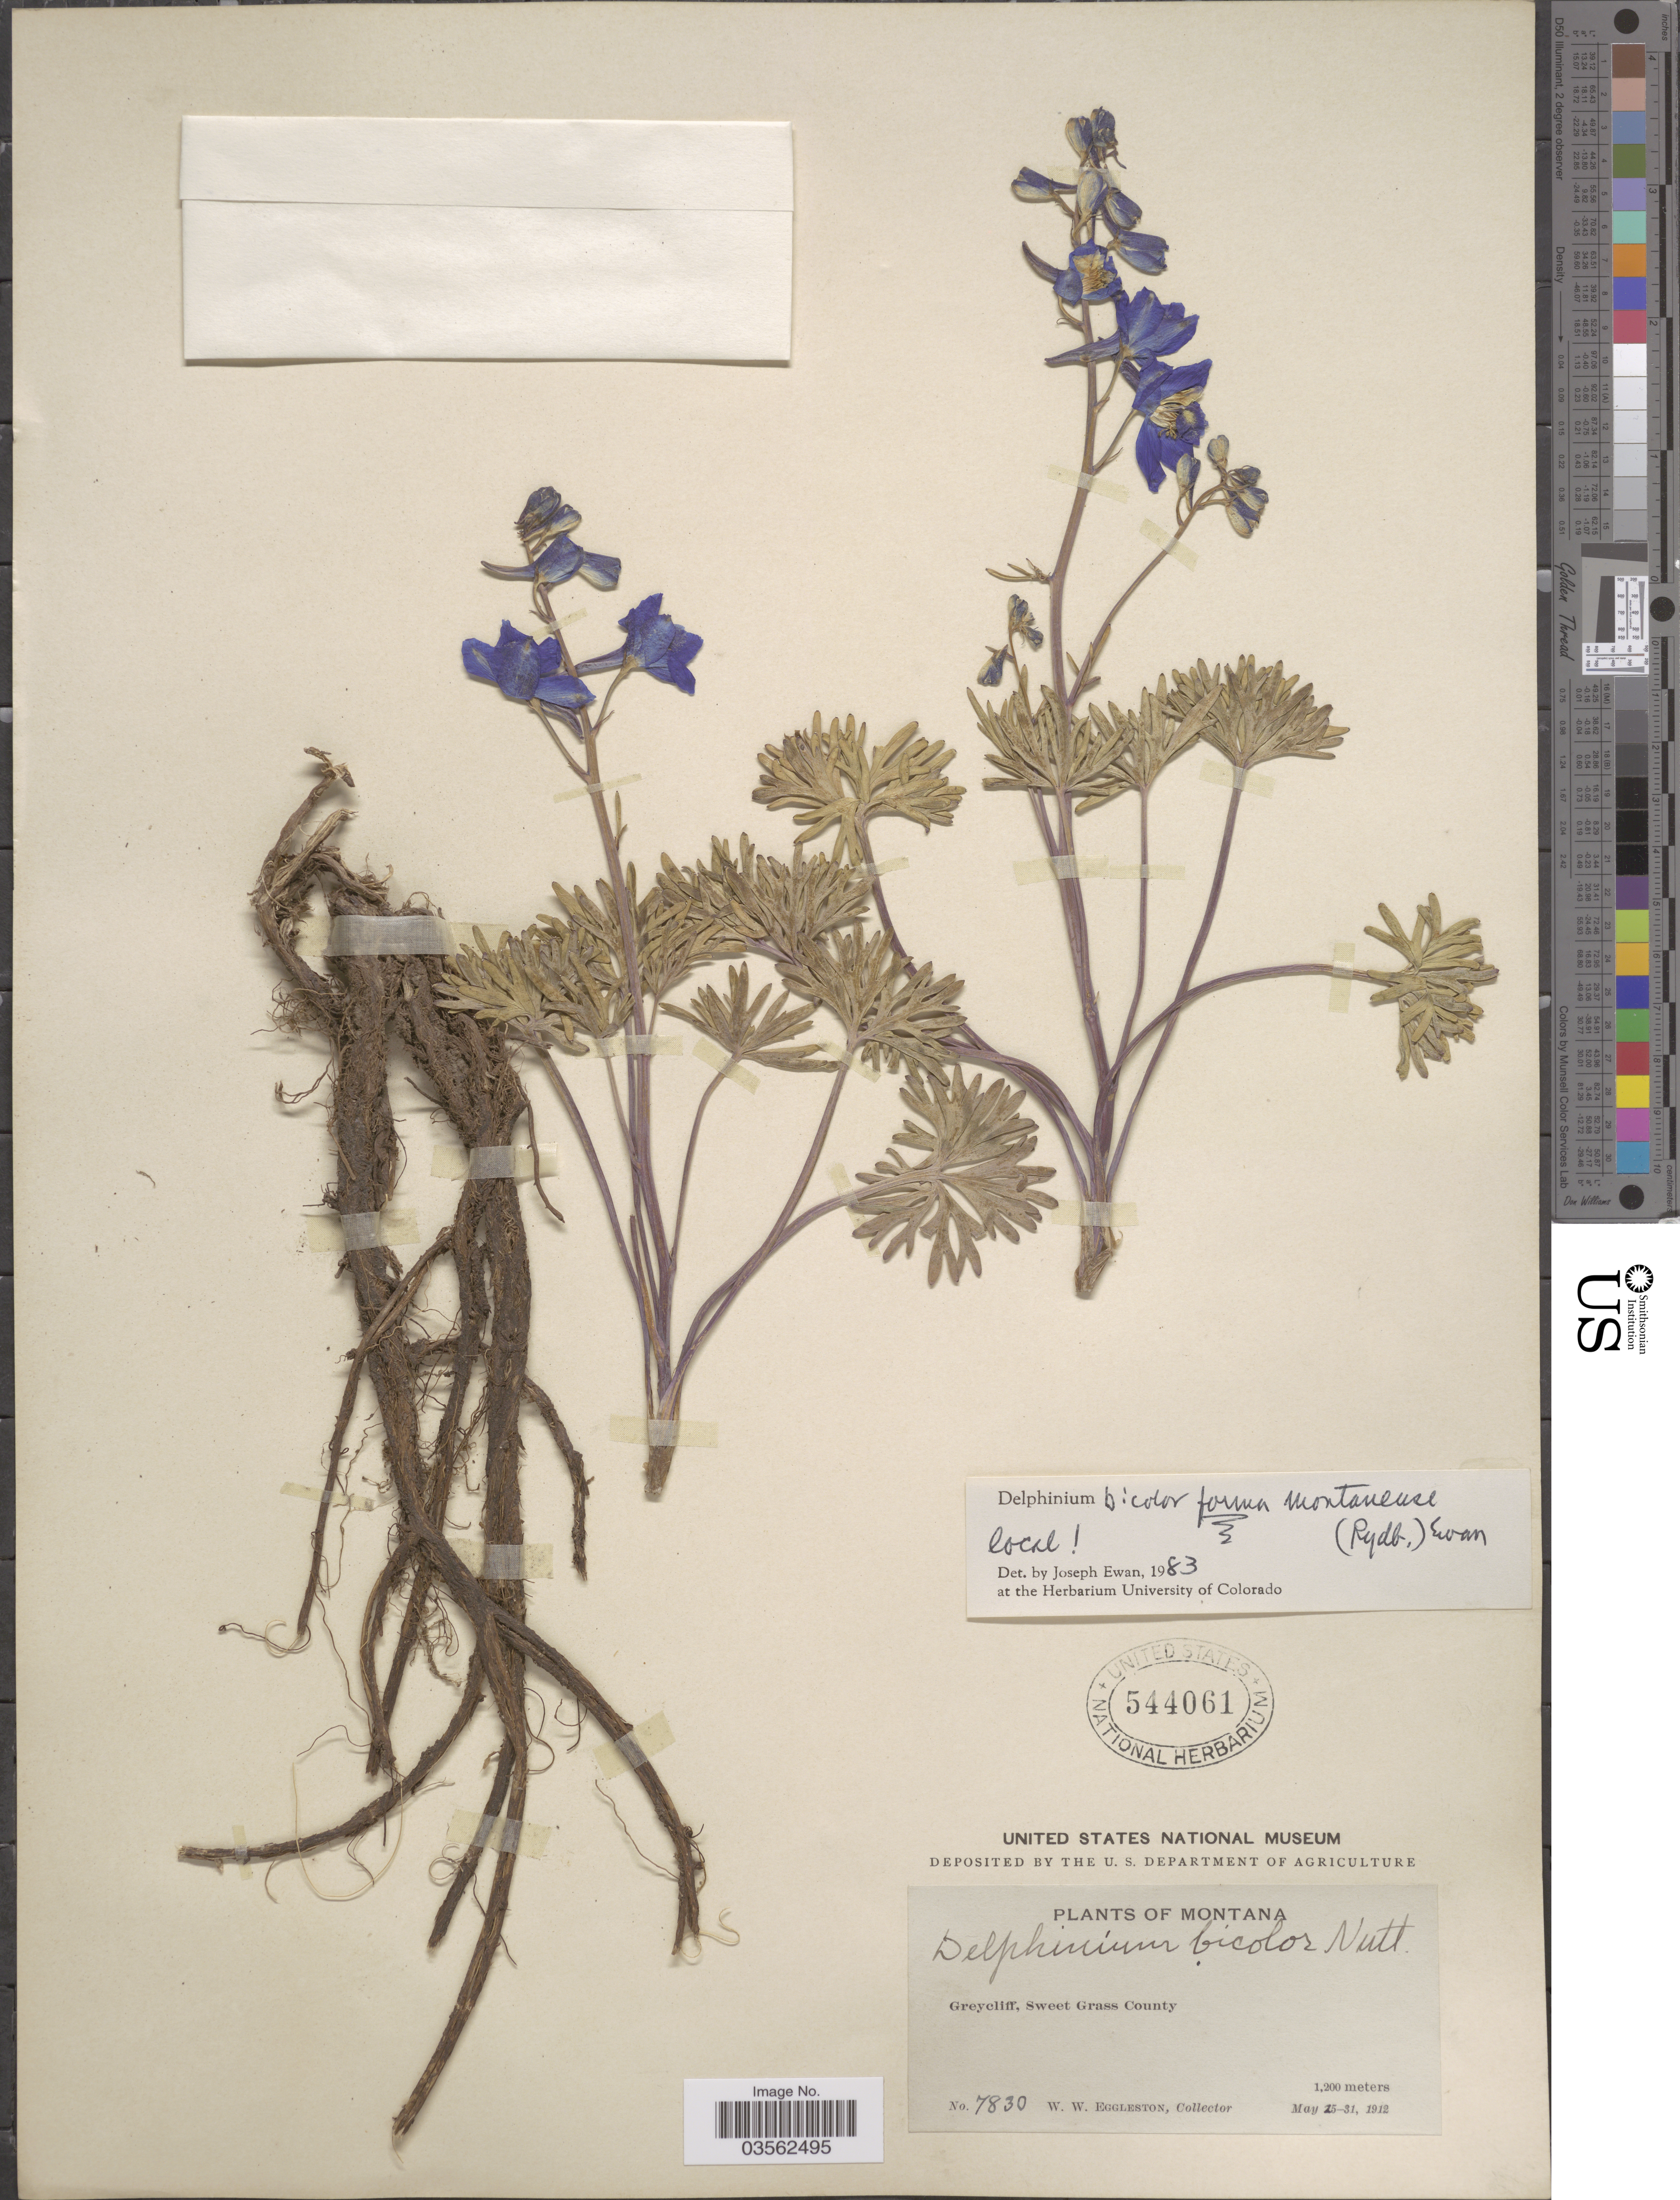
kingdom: Plantae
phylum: Tracheophyta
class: Magnoliopsida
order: Ranunculales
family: Ranunculaceae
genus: Delphinium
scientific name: Delphinium bicolor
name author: Nutt.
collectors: W. W. Eggleston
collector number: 7830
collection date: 1912-05-25/1912-05-31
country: United States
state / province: Montana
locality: Greycliff, Sweet Grass County.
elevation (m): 1200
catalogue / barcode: US 544061